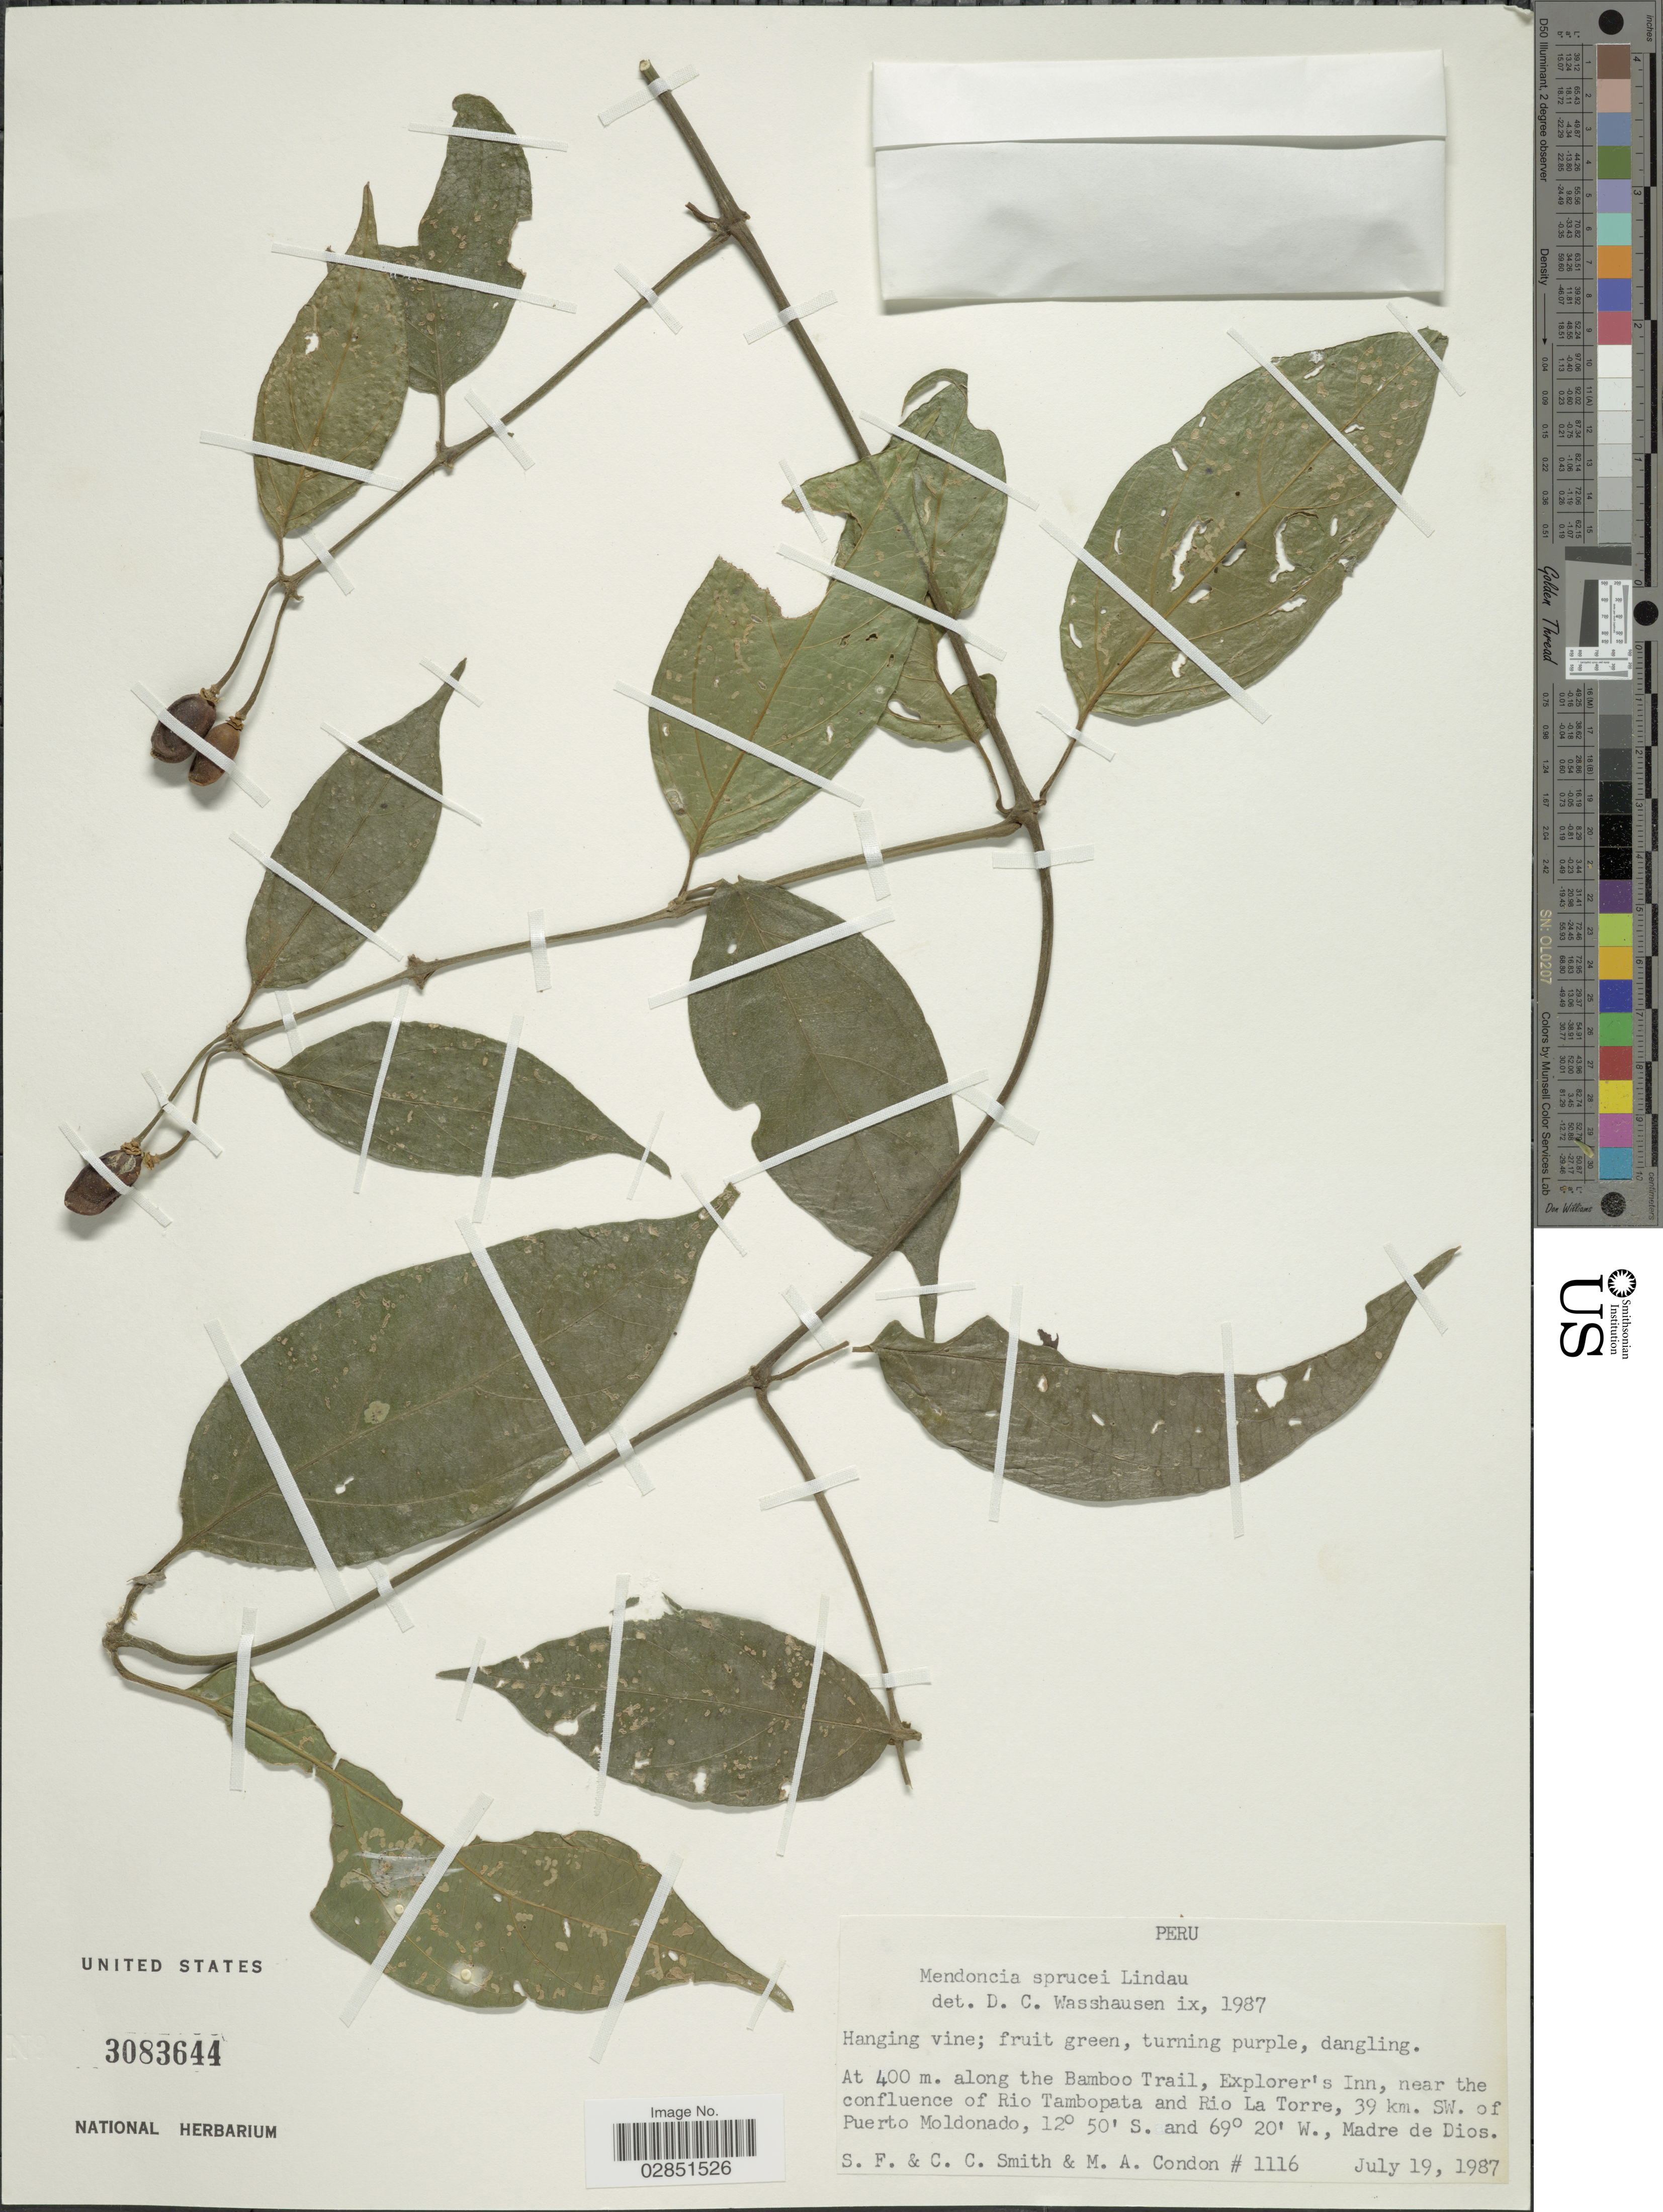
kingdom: Plantae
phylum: Tracheophyta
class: Magnoliopsida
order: Lamiales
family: Acanthaceae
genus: Mendoncia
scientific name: Mendoncia sprucei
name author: Lindau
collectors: S.F. Smith, C. C. Smith & M. Condon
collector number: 1116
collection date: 1987-07-19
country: Peru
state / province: Madre de Dios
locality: Along the Bamboo Trail, Explorer's Inn, near the confluence of Rio Tambopata and Rio La Torre, 39 km. SW. of Puerto Moldonado.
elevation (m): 400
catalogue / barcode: US 3083644